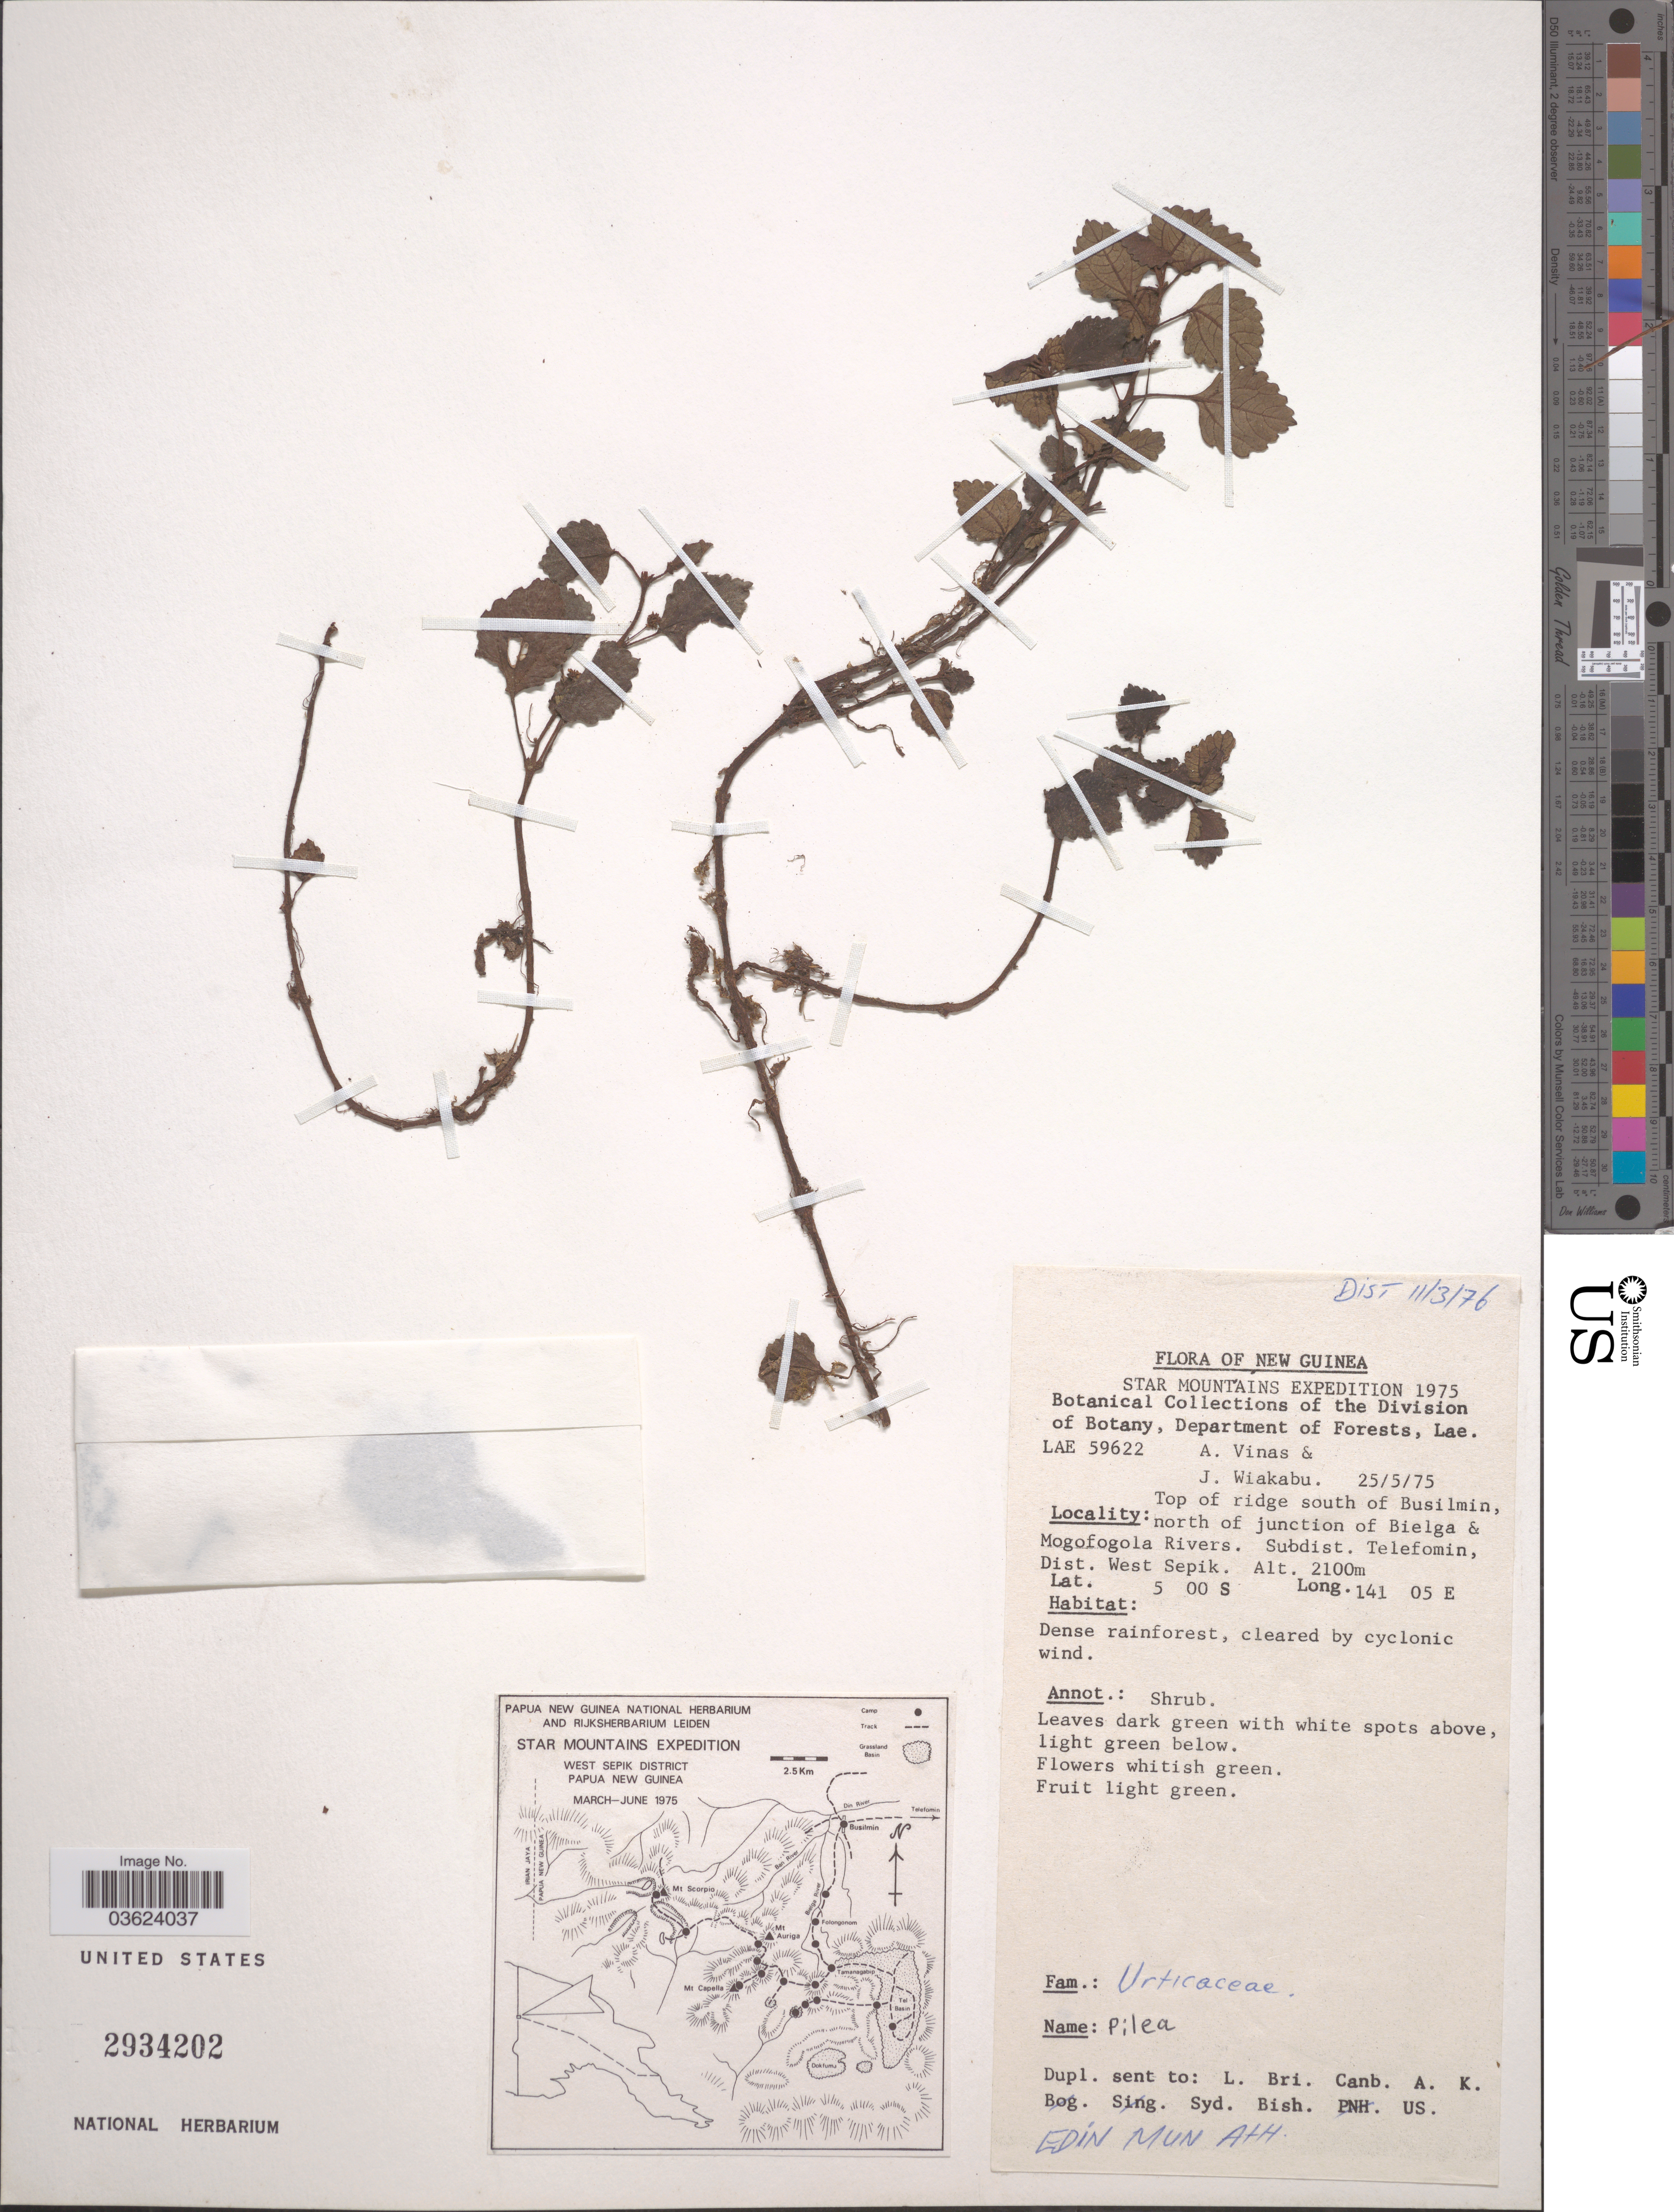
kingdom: Plantae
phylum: Tracheophyta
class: Magnoliopsida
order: Rosales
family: Urticaceae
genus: Pilea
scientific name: Pilea sp.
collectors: A. Vinas & J. Wiakabu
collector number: LAE59622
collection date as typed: Transcribed d/m/y: 25/5/75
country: Papua New Guinea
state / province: Sandaun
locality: Top of ridge south of Busilmin, north of junction of Bielga & Mogofogola Rivers. Subdist. Telefomin, Dist. West Sepik.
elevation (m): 2100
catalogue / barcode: US 2934202